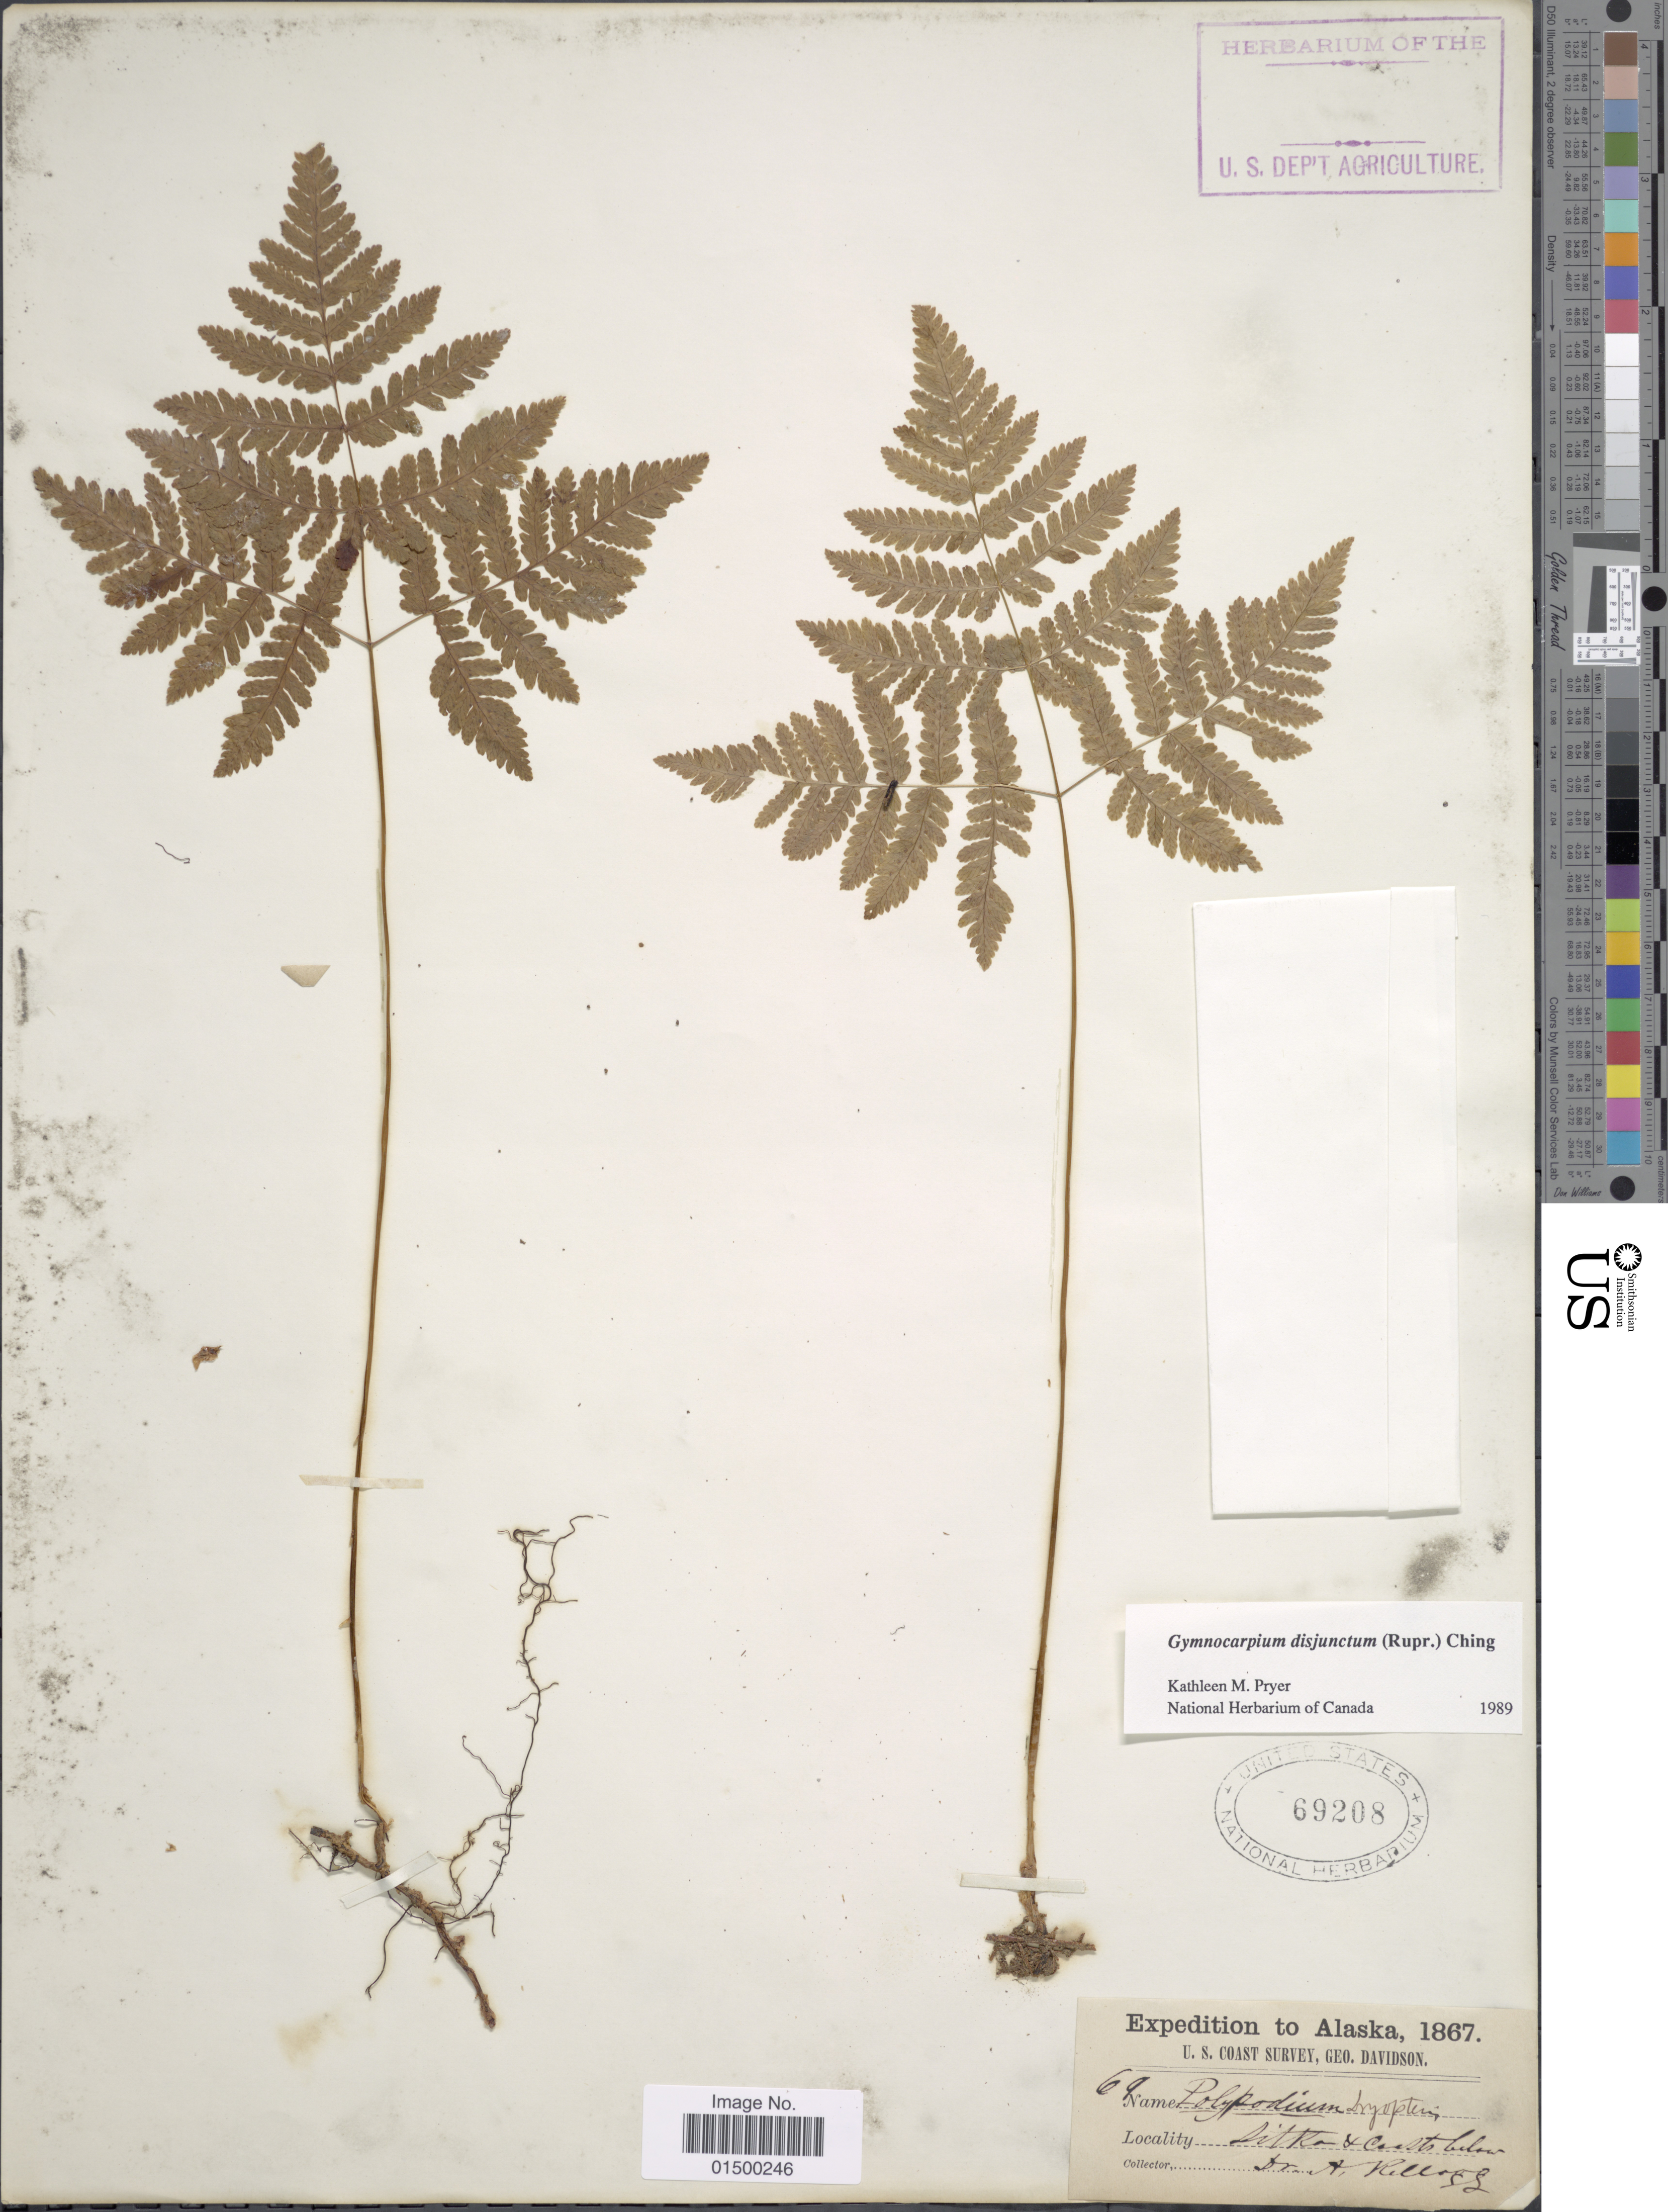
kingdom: Plantae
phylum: Tracheophyta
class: Polypodiopsida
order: Polypodiales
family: Cystopteridaceae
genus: Gymnocarpium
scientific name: Gymnocarpium disjunctum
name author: (Rupr.) Ching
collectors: A. Kellogg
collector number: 69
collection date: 1867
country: United States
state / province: Alaska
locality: Alaska, Sitka & Coasts below.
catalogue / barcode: US 69208